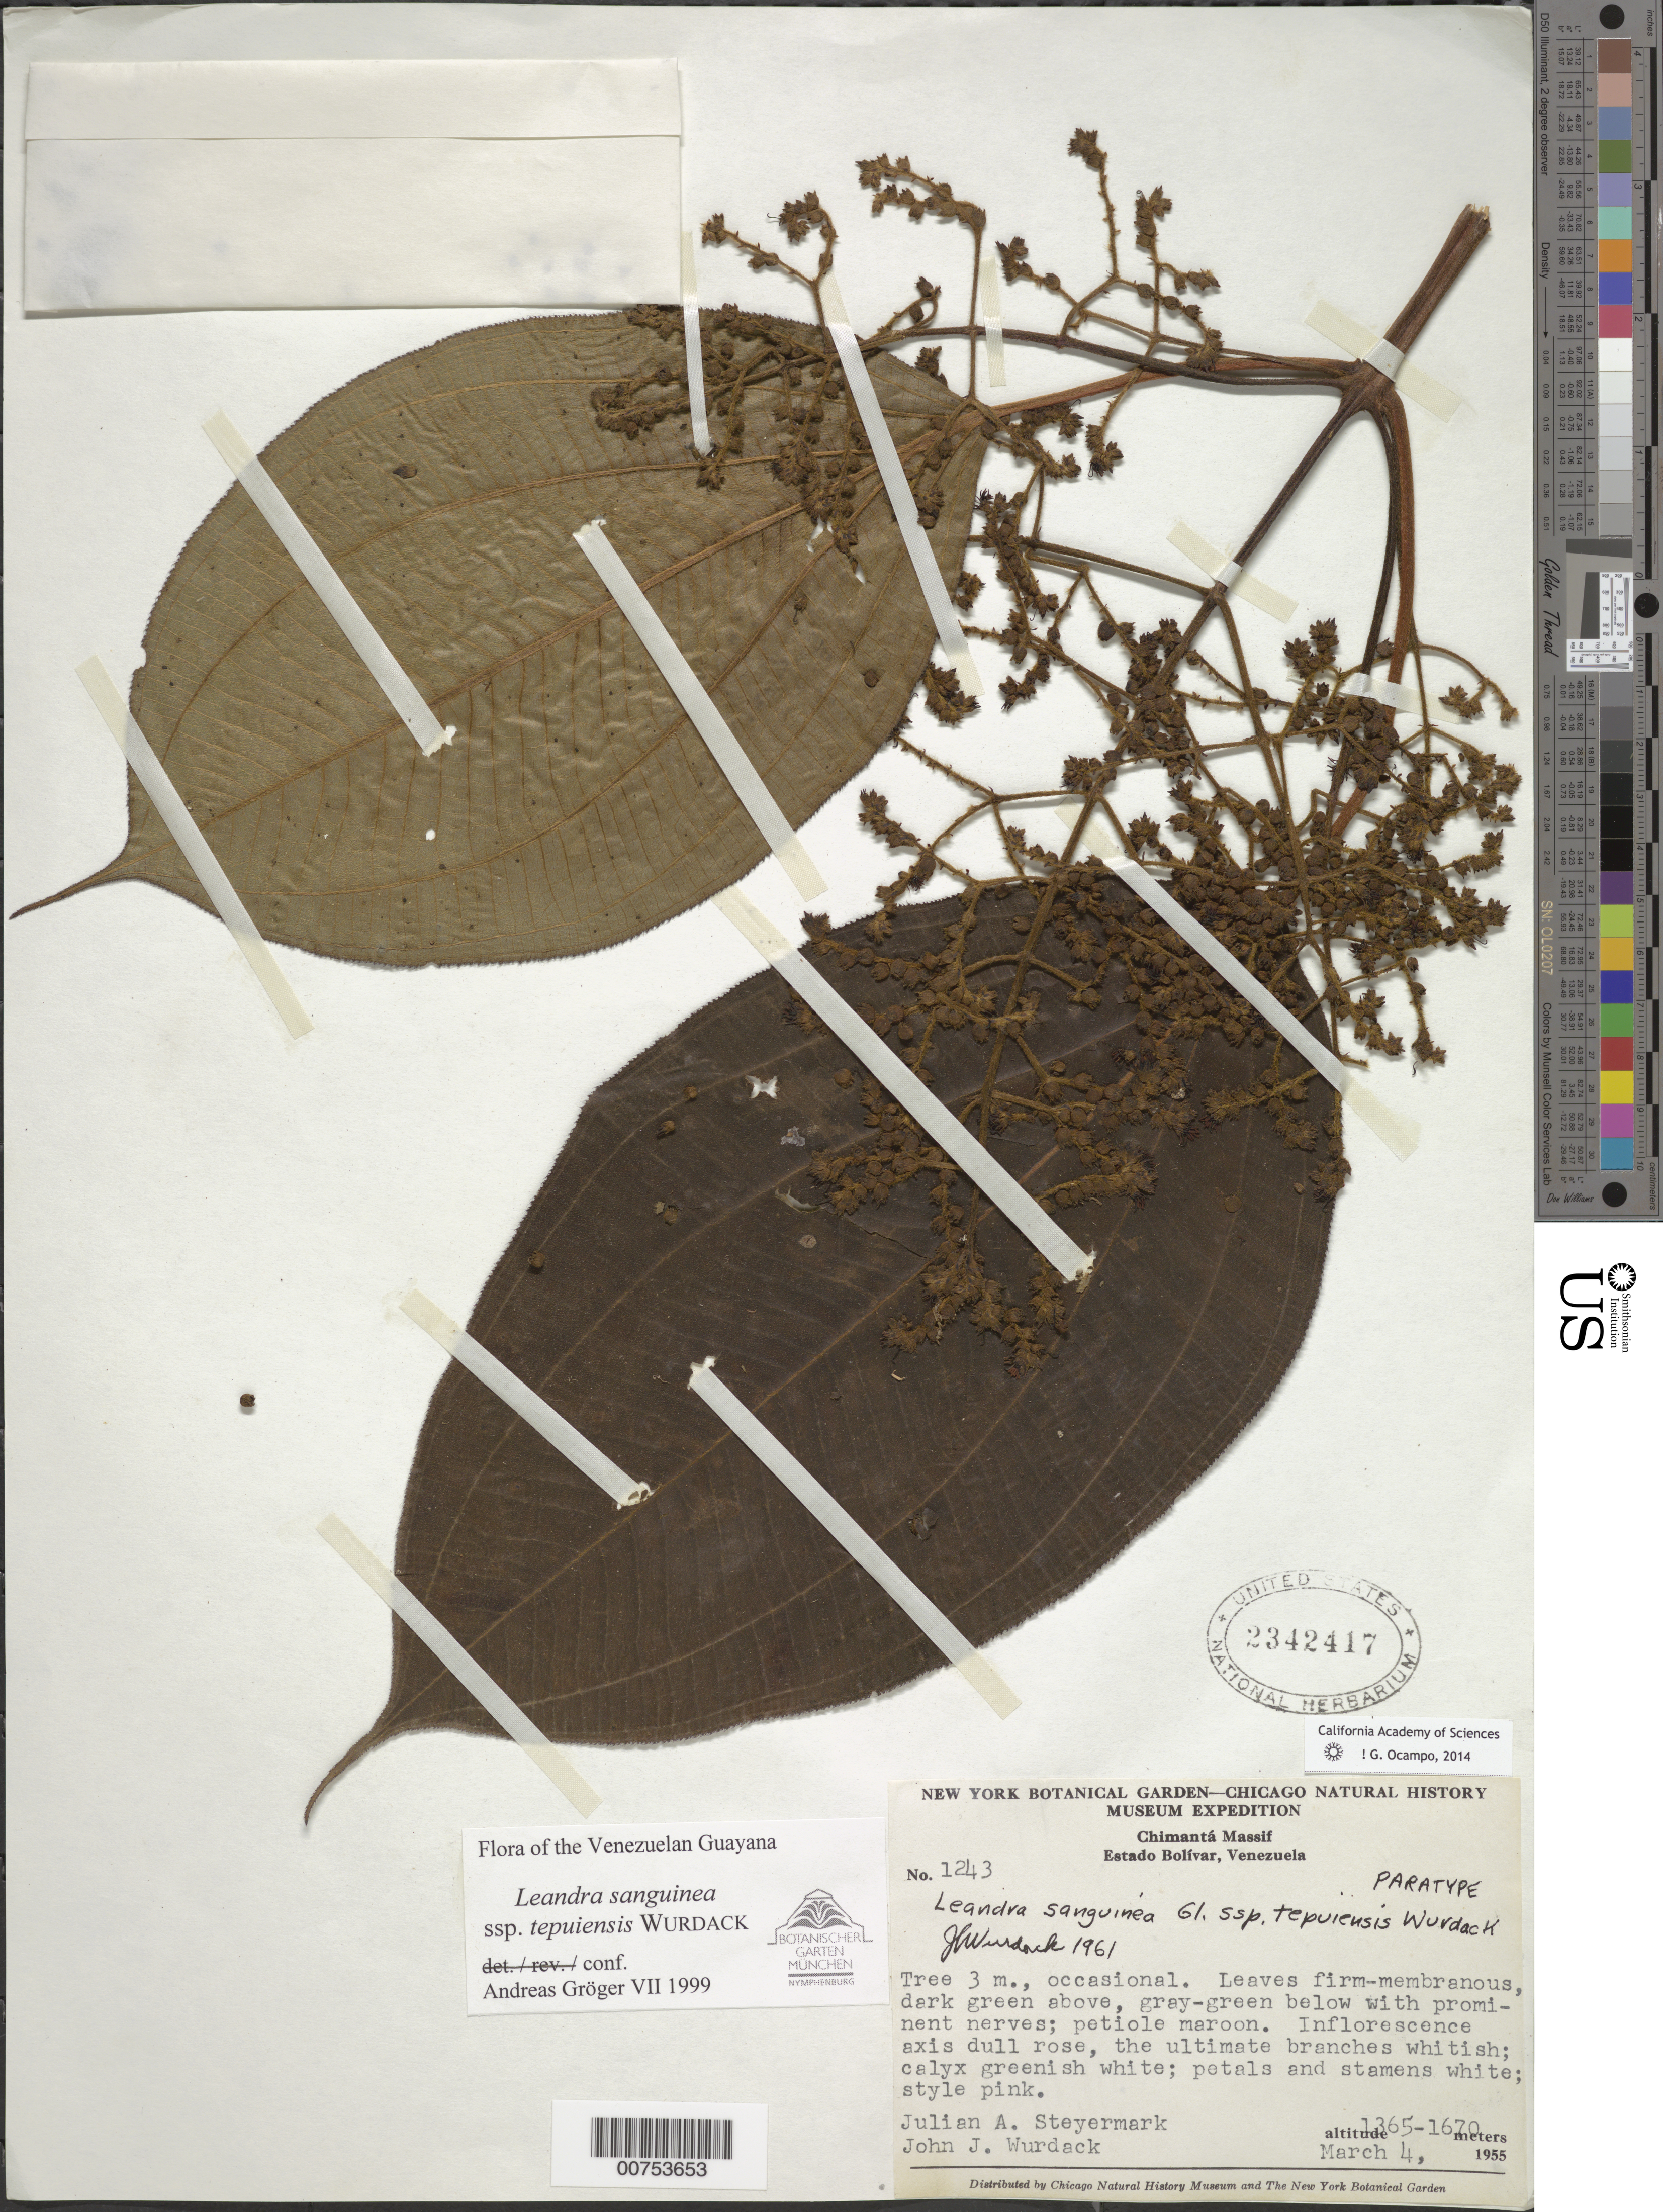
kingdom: Plantae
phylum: Tracheophyta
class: Magnoliopsida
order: Myrtales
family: Melastomataceae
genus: Leandra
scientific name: Leandra sanguinea subsp. tepuiensis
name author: Wurdack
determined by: Gröger, A.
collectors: J. Steyermark & J. J. Wurdack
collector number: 55 1243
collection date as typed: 4-Mar-55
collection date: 1955-03-04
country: Venezuela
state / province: Bolívar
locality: Chimantá Massif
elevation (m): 1365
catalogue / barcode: US 2342417